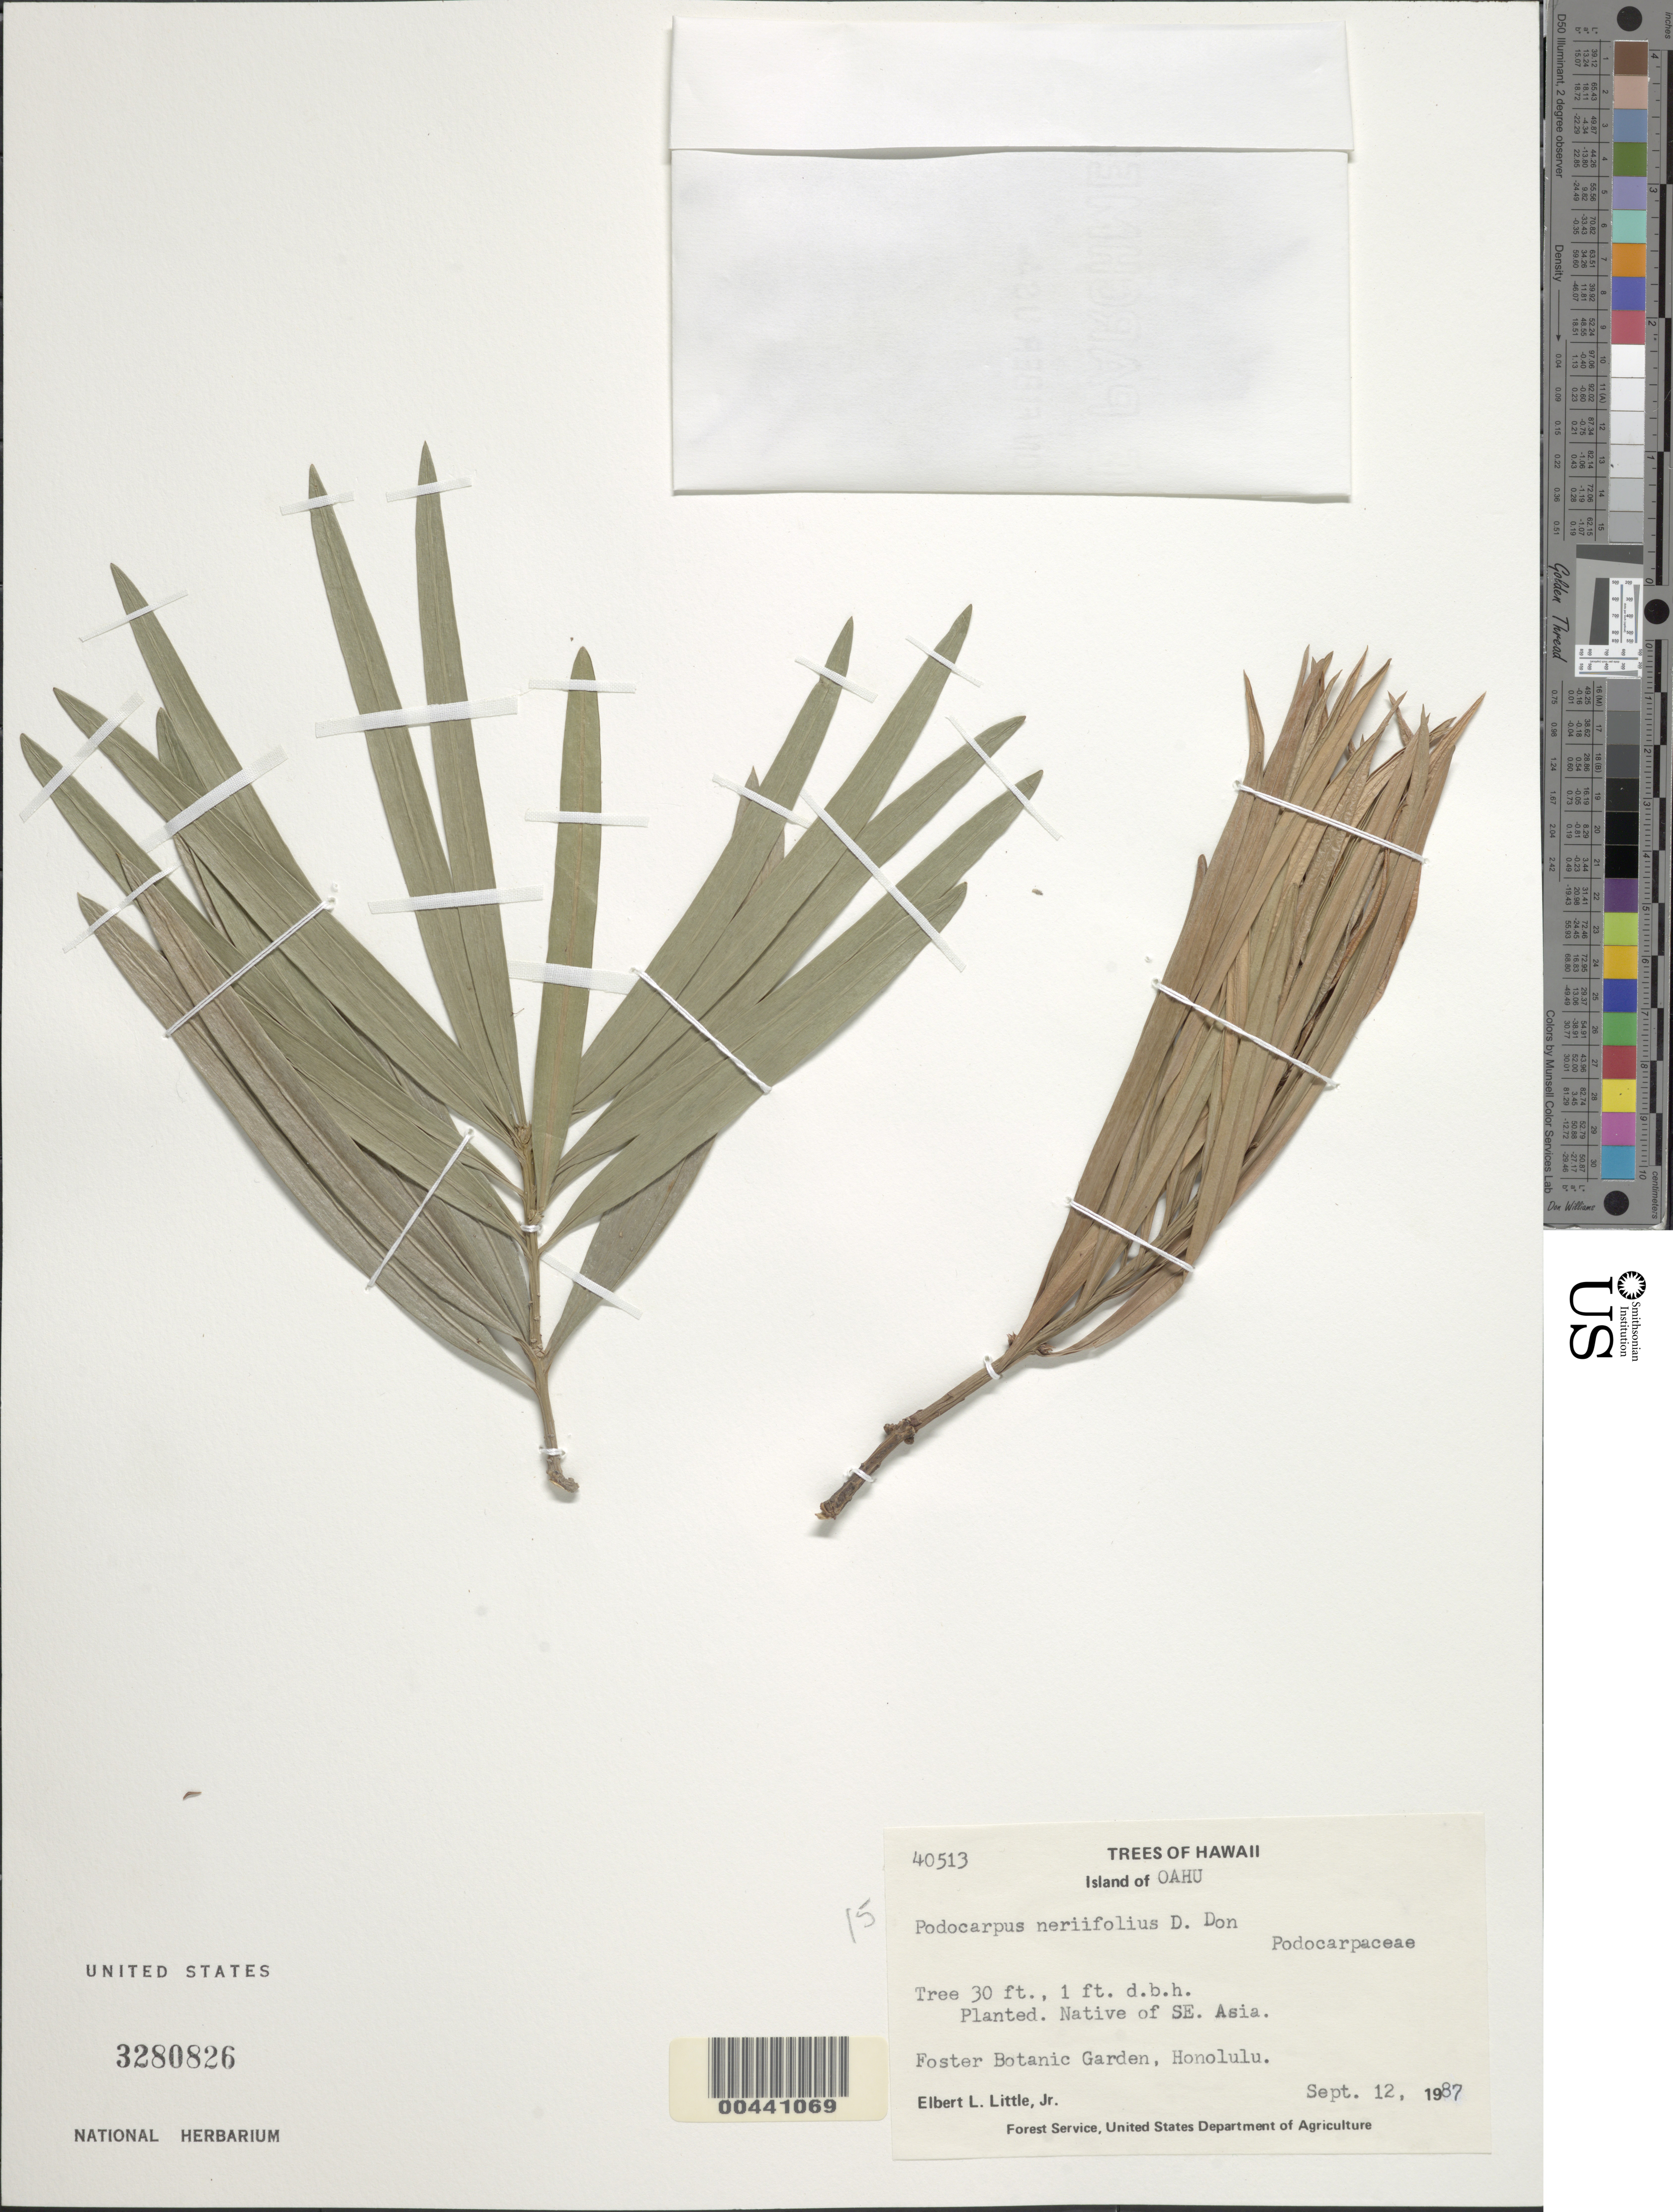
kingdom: Plantae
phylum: Tracheophyta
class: Pinopsida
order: Pinales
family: Podocarpaceae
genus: Podocarpus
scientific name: Podocarpus neriifolius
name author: D. Don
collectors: E. L. Little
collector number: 40513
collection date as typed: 12 Sep 1987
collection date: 1987-09-12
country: United States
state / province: Hawaii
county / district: Honolulu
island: Oahu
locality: Foster Botanic Garden, Honolulu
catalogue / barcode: US 3280826